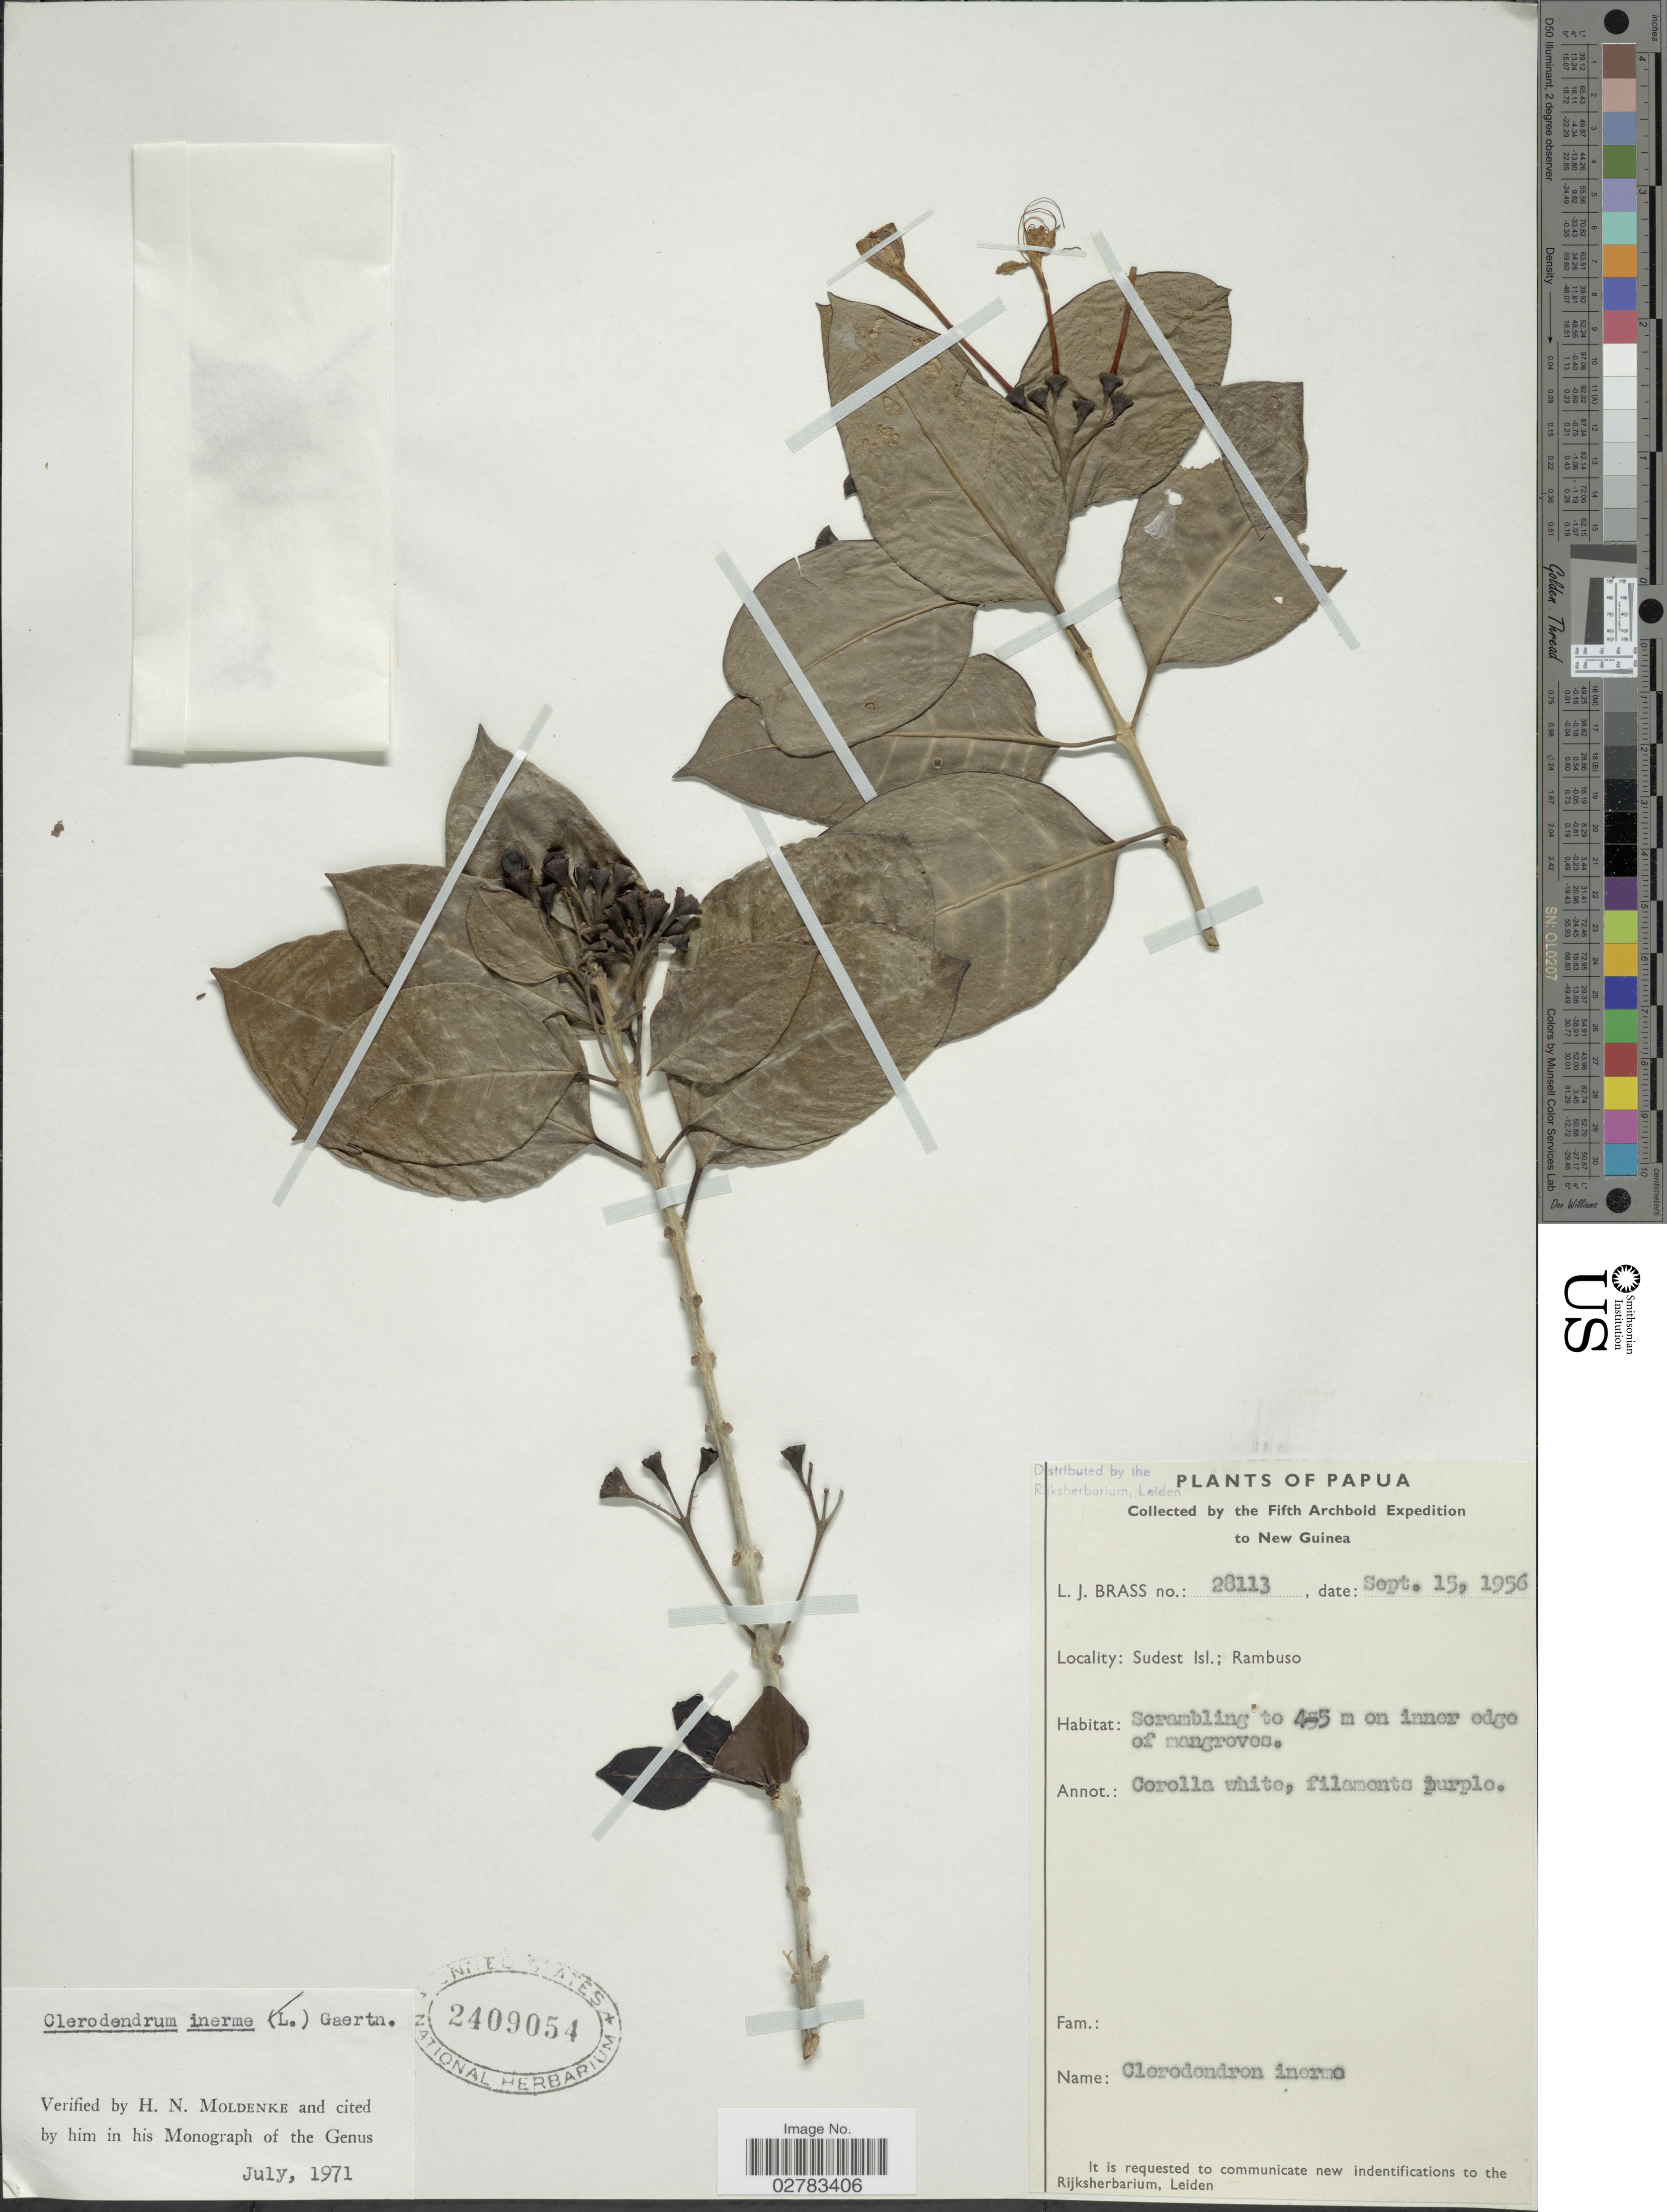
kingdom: Plantae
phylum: Tracheophyta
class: Magnoliopsida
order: Lamiales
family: Lamiaceae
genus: Clerodendrum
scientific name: Clerodendrum inerme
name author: (L.) Gaertn.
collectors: L. J. Brass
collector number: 28113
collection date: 1956-09-15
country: Papua New Guinea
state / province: Milne Bay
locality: Papua, New Guinea. Sudest Isl.; Rambuso.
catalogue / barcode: US 2409054